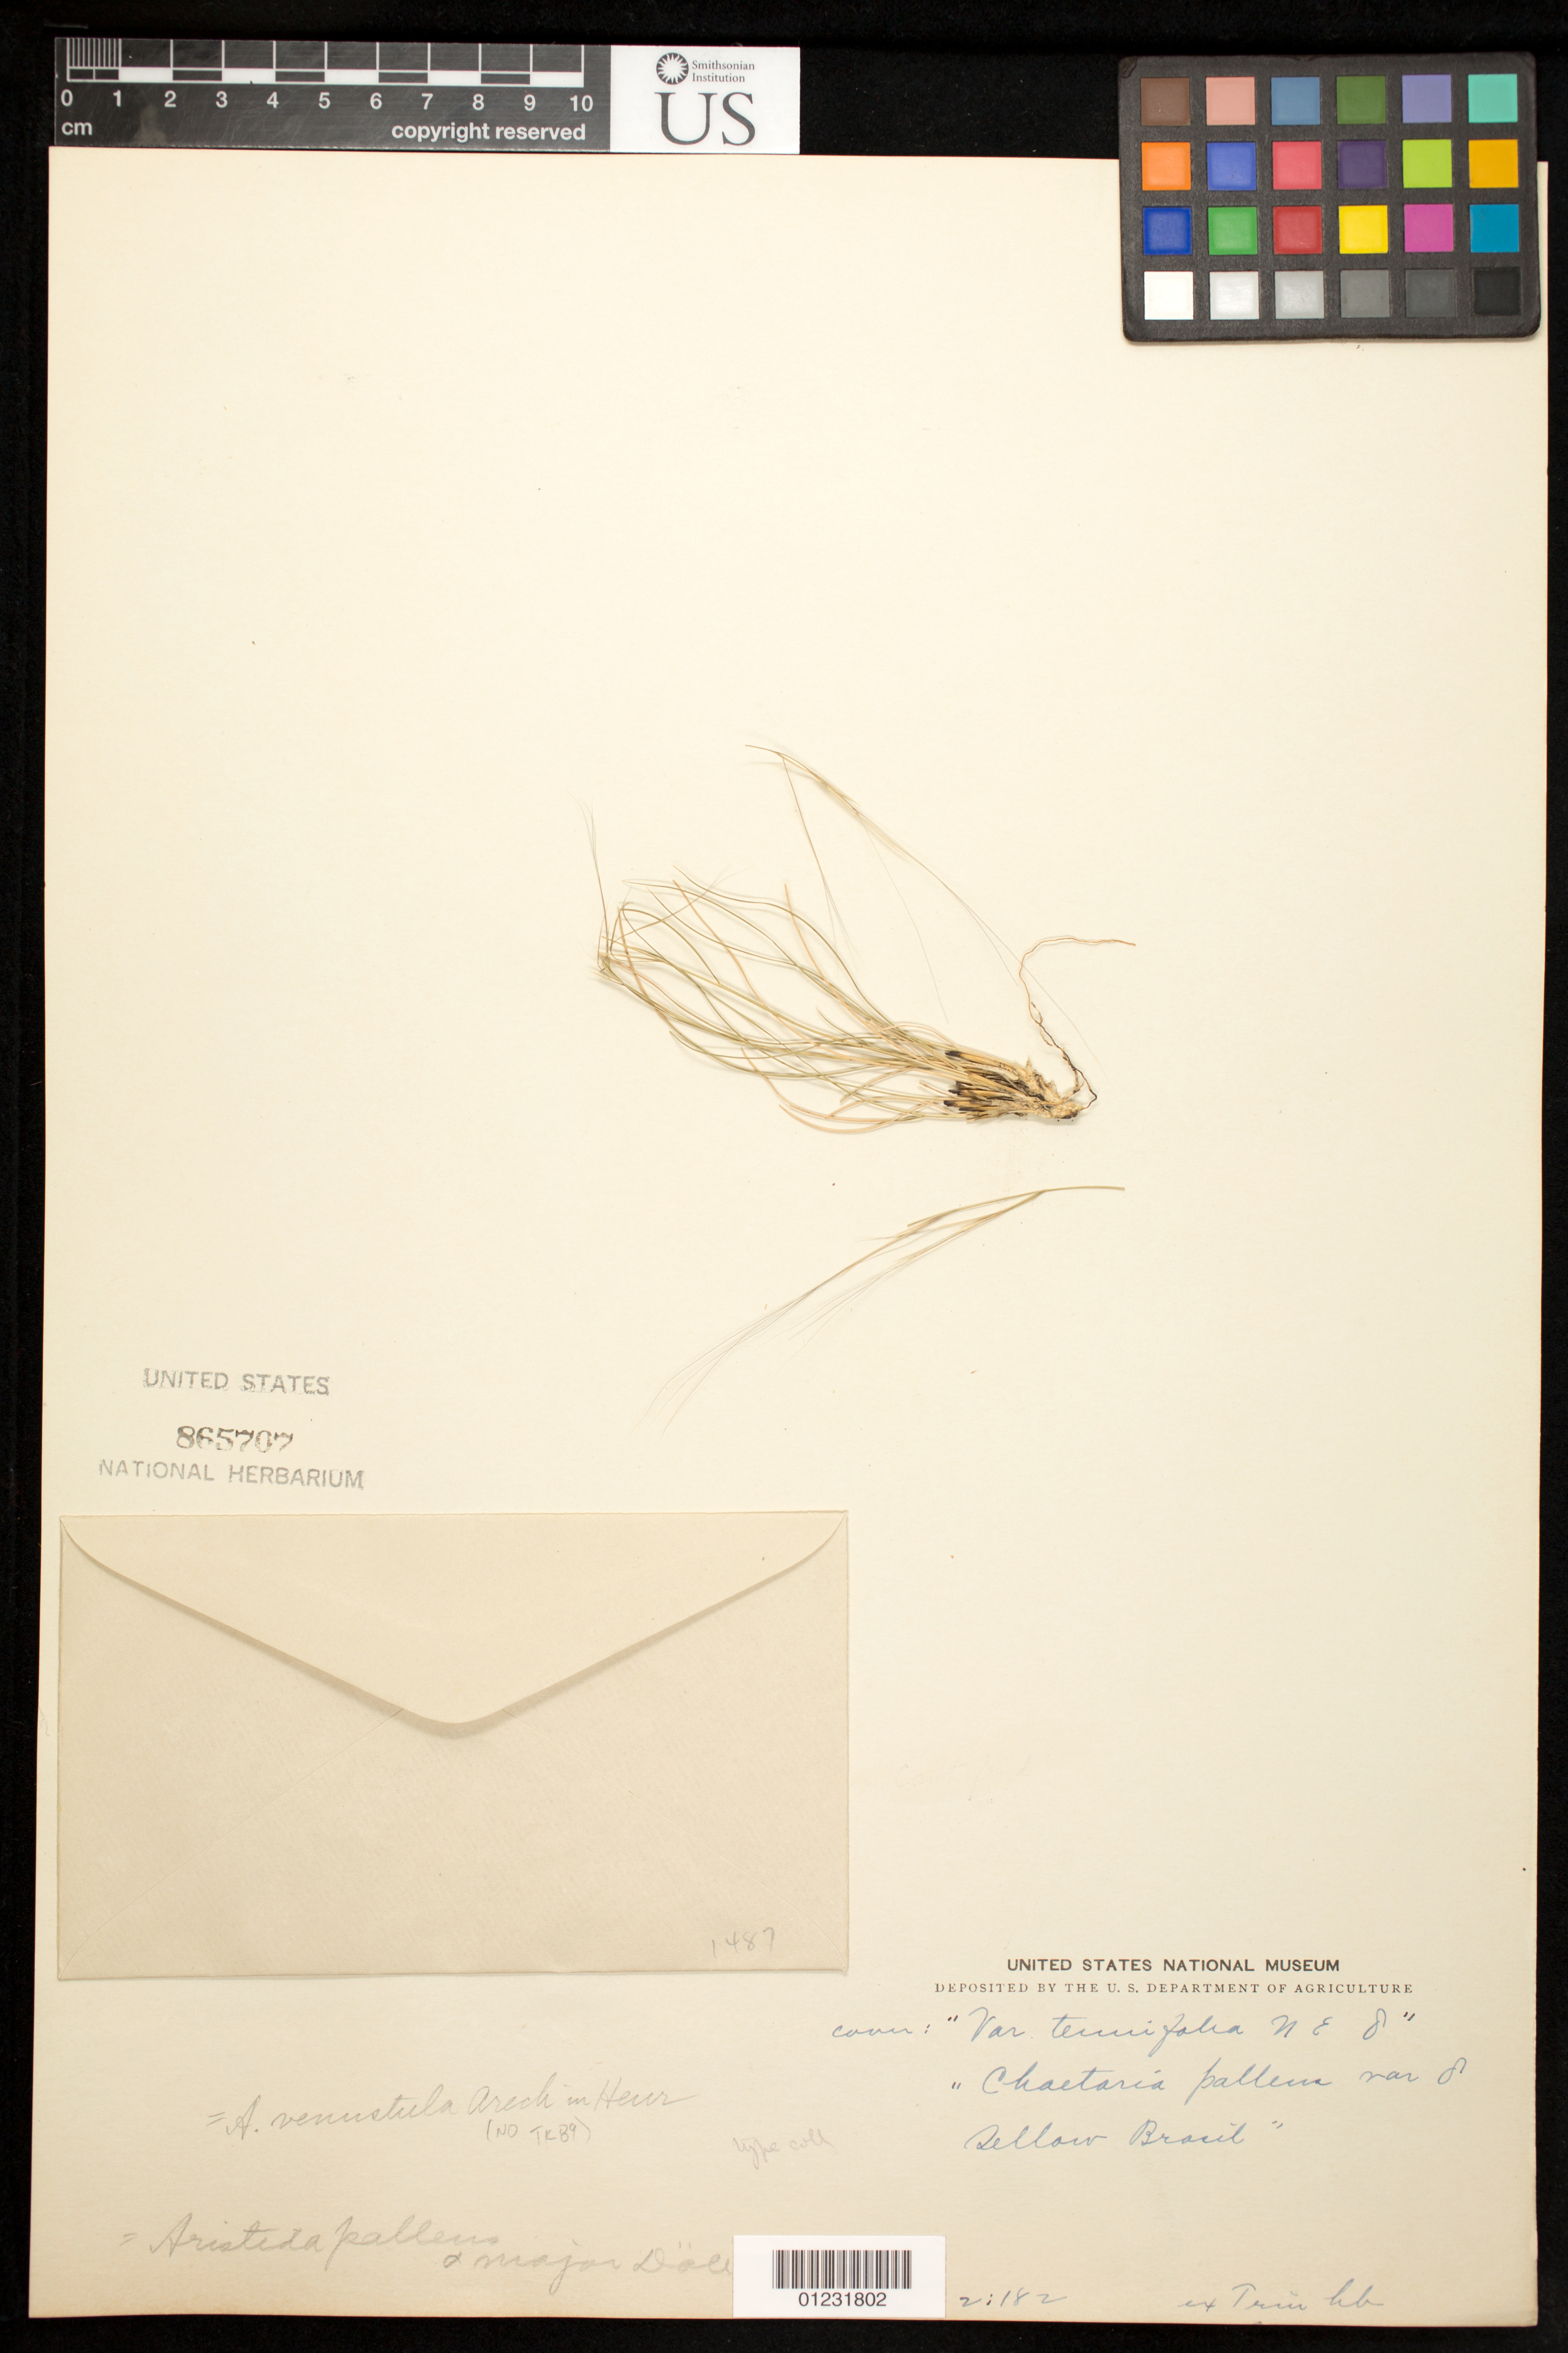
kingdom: Plantae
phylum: Tracheophyta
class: Liliopsida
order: Poales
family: Poaceae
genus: Aristida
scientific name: Aristida pallens var. major Döll, nom. illeg.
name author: Döll in Mart.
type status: Type Collection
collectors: F. Sellow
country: Brazil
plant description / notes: Fragmentary material of type specimen ex herb.Trin.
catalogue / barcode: US 865707